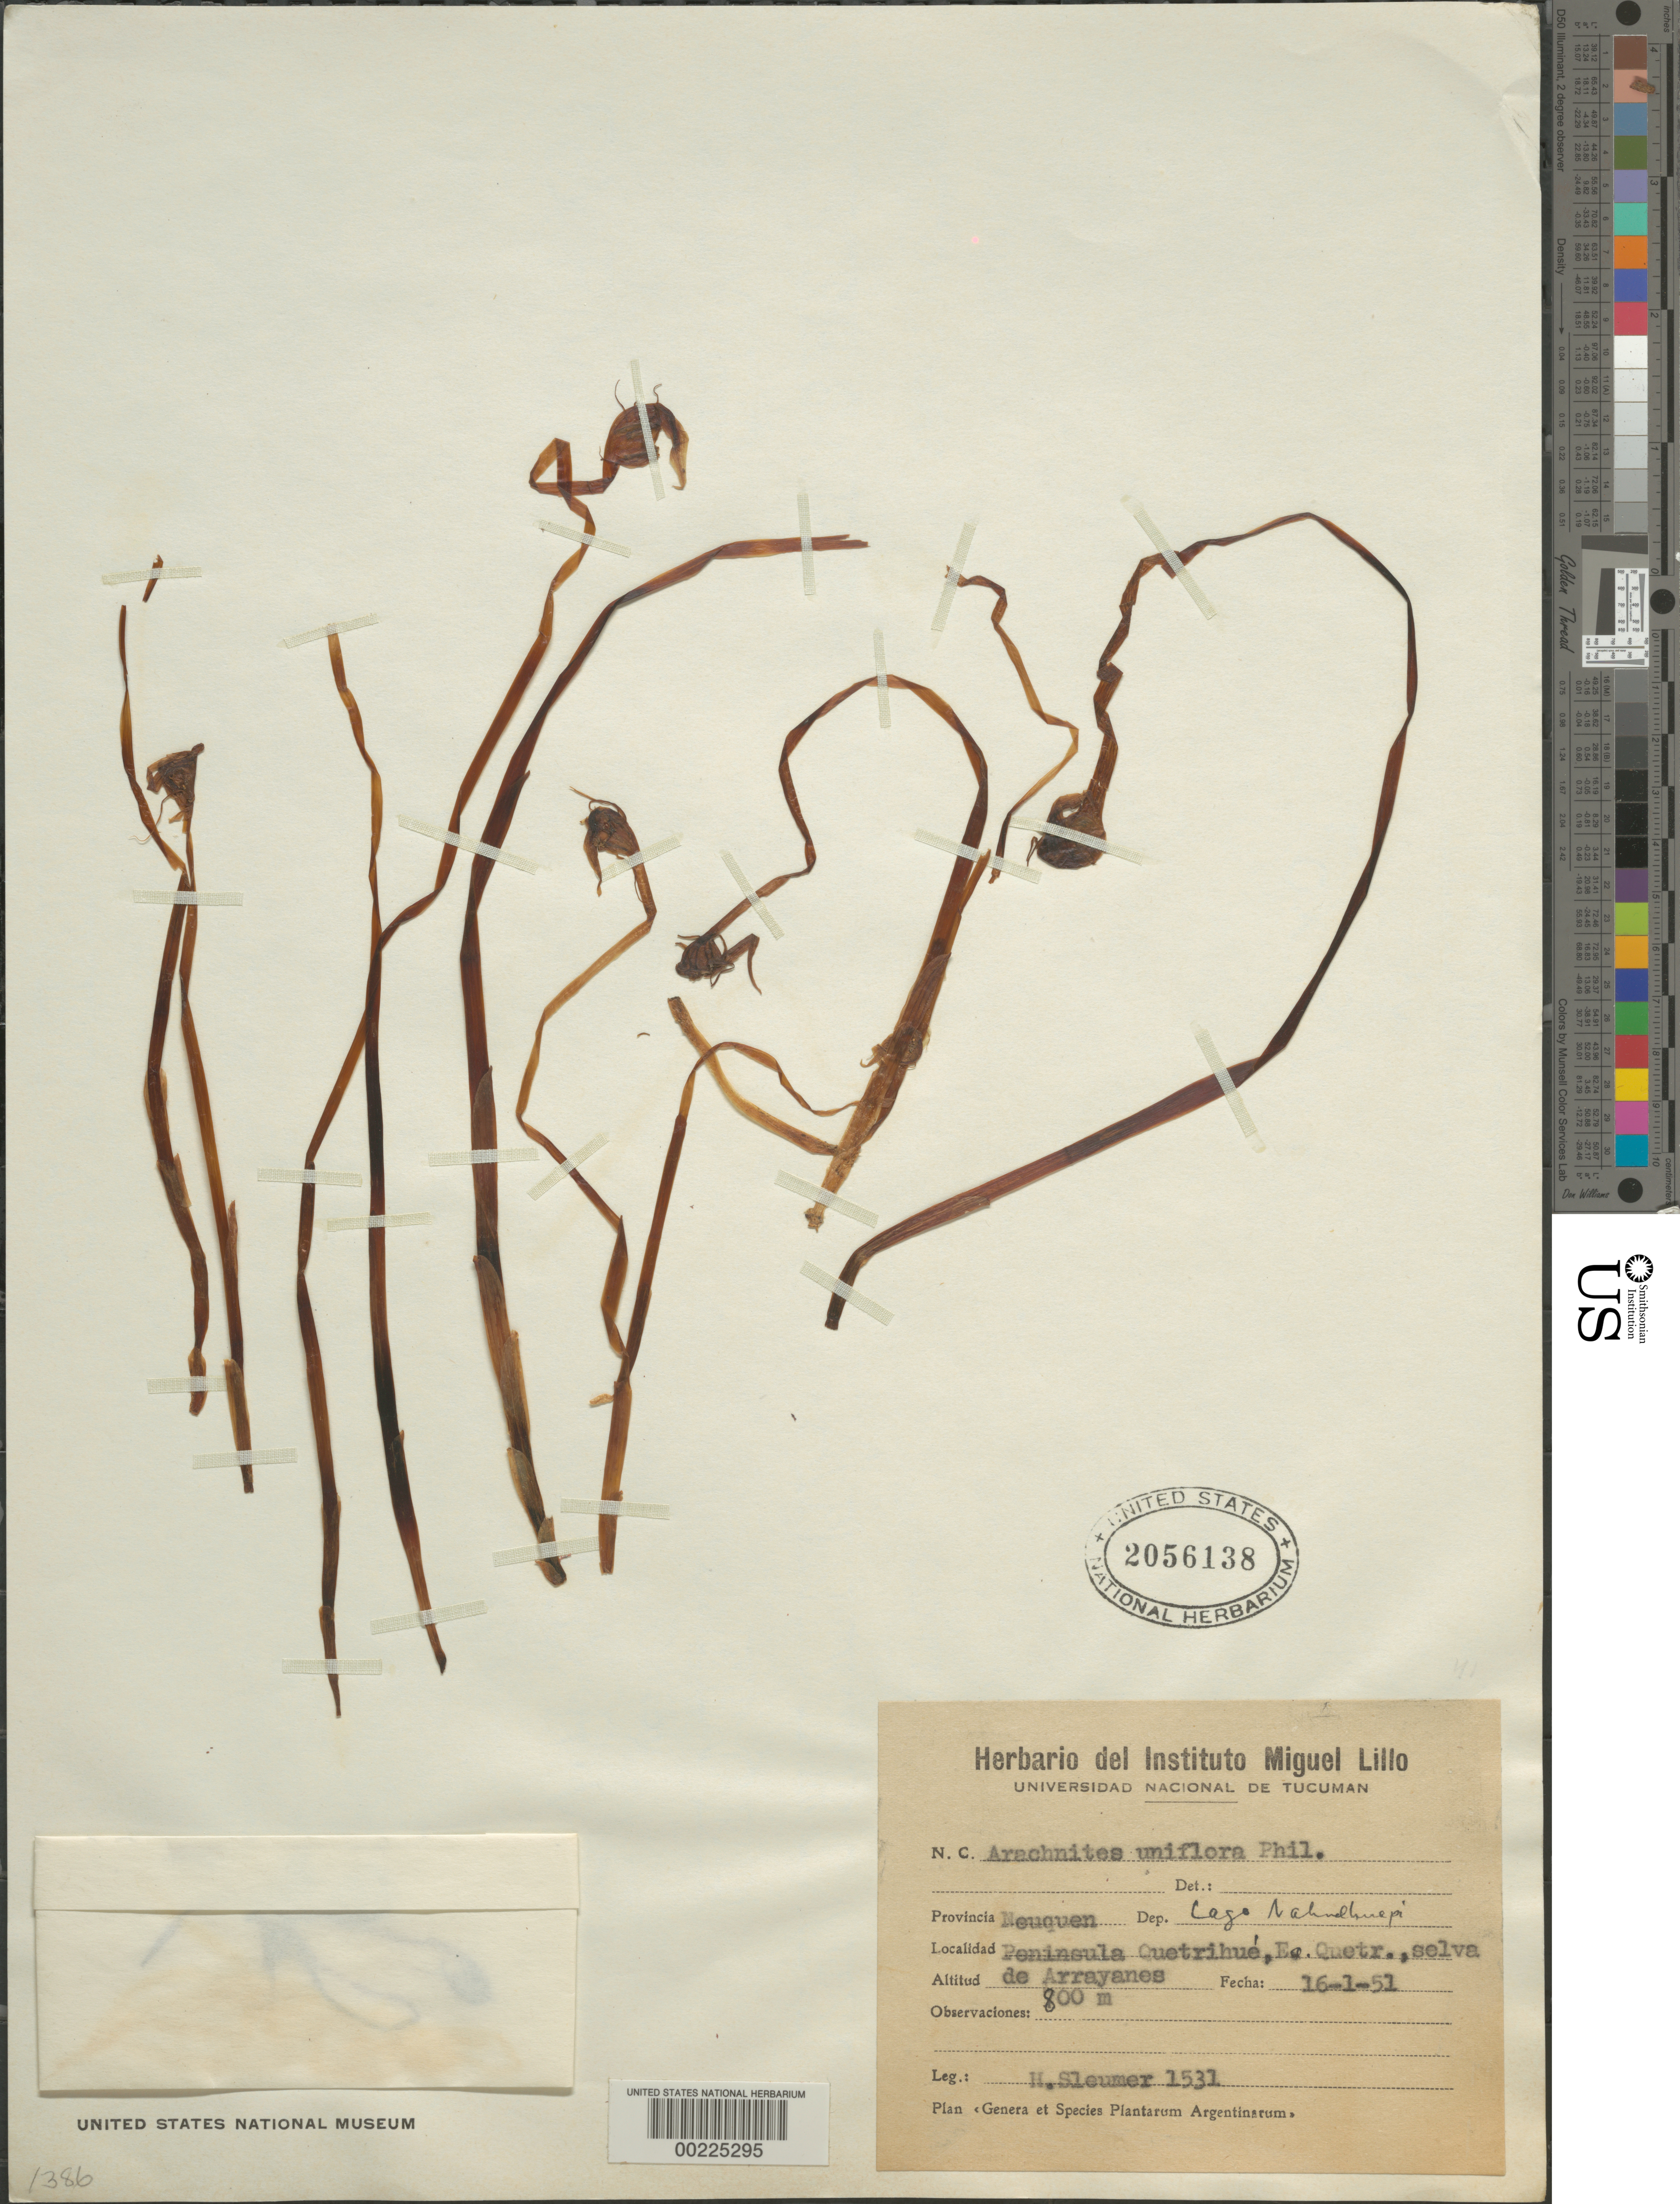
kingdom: Plantae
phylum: Tracheophyta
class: Liliopsida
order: Liliales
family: Corsiaceae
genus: Arachnitis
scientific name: Arachnitis uniflora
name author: Phil.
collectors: H. O. Sleumer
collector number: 1531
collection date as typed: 16 Jan 1951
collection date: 1951-01-16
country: Argentina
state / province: Neuquén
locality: Lago Nahuel Huapi, Peninsula Quetrihue, E quetr., jungle of Arrayanes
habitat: Jungle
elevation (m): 800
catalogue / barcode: US 2056138